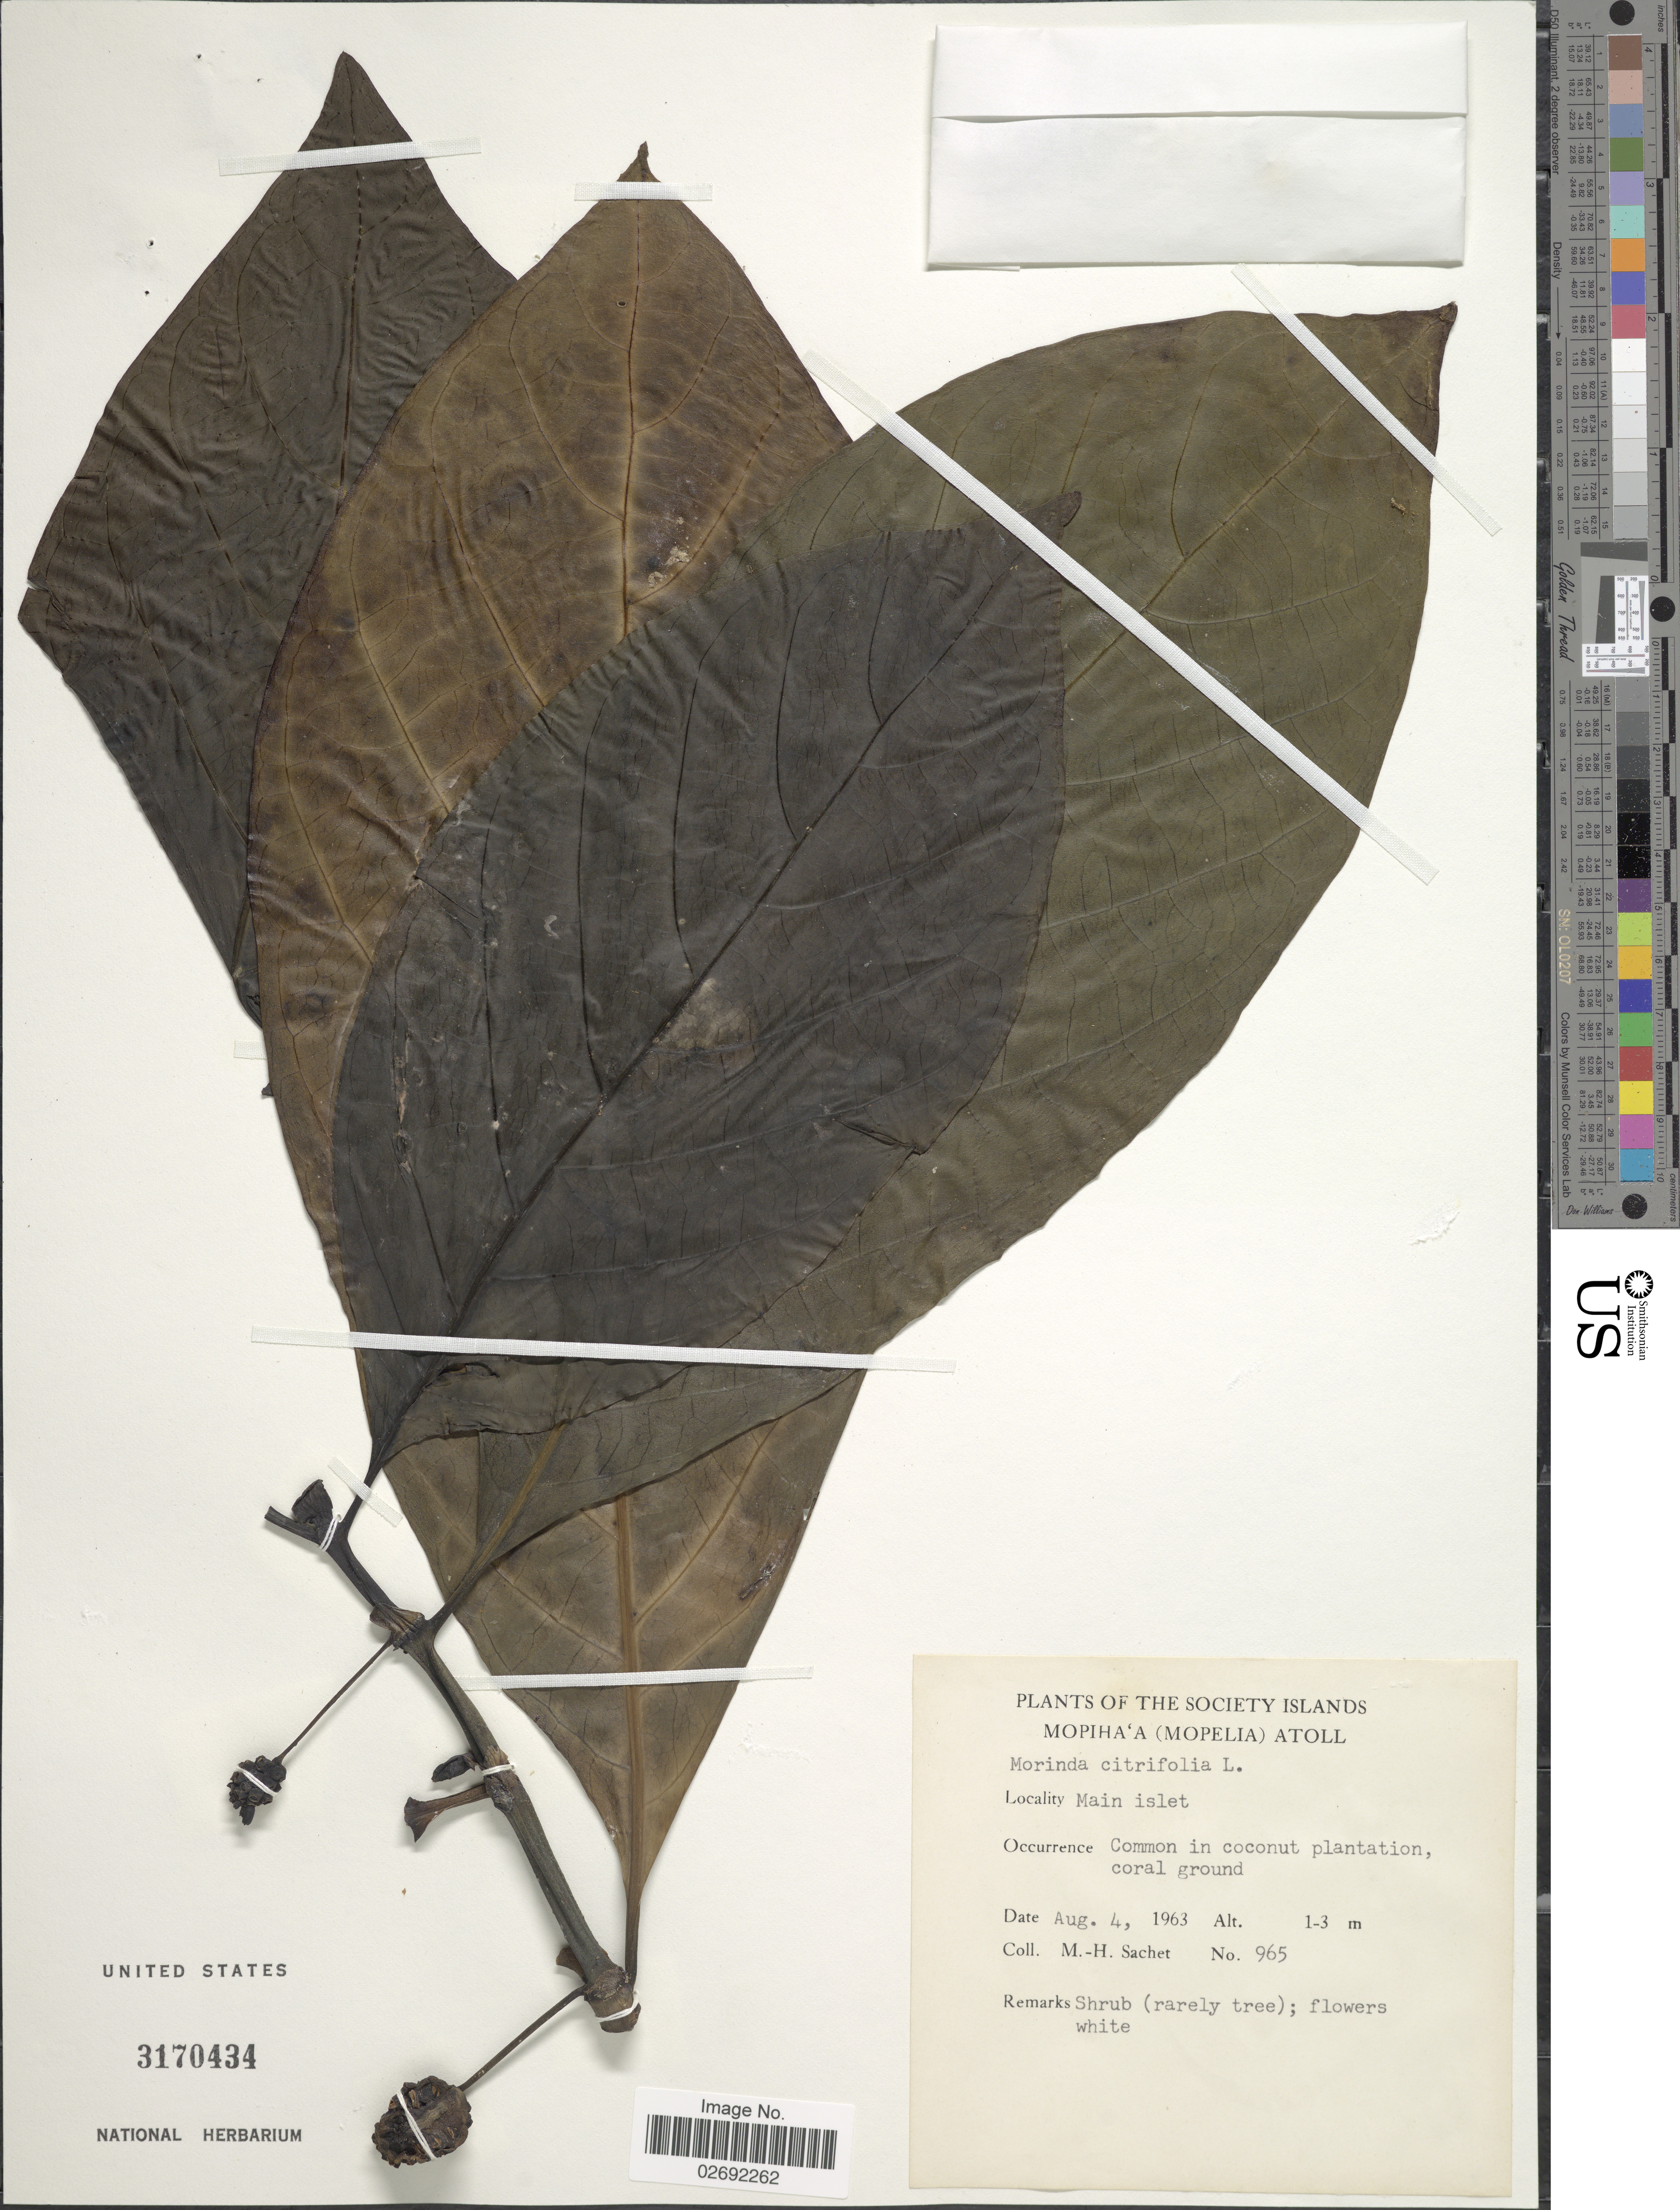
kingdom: Plantae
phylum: Tracheophyta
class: Magnoliopsida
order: Gentianales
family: Rubiaceae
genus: Morinda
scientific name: Morinda citrifolia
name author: L.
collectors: M.-H. Sachet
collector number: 965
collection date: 1963-08-04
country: French Polynesia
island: Maupihaa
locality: Society Islands. Mopiha'a (Mopelia) Atoll. Main Islet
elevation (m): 1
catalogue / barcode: US 3170434